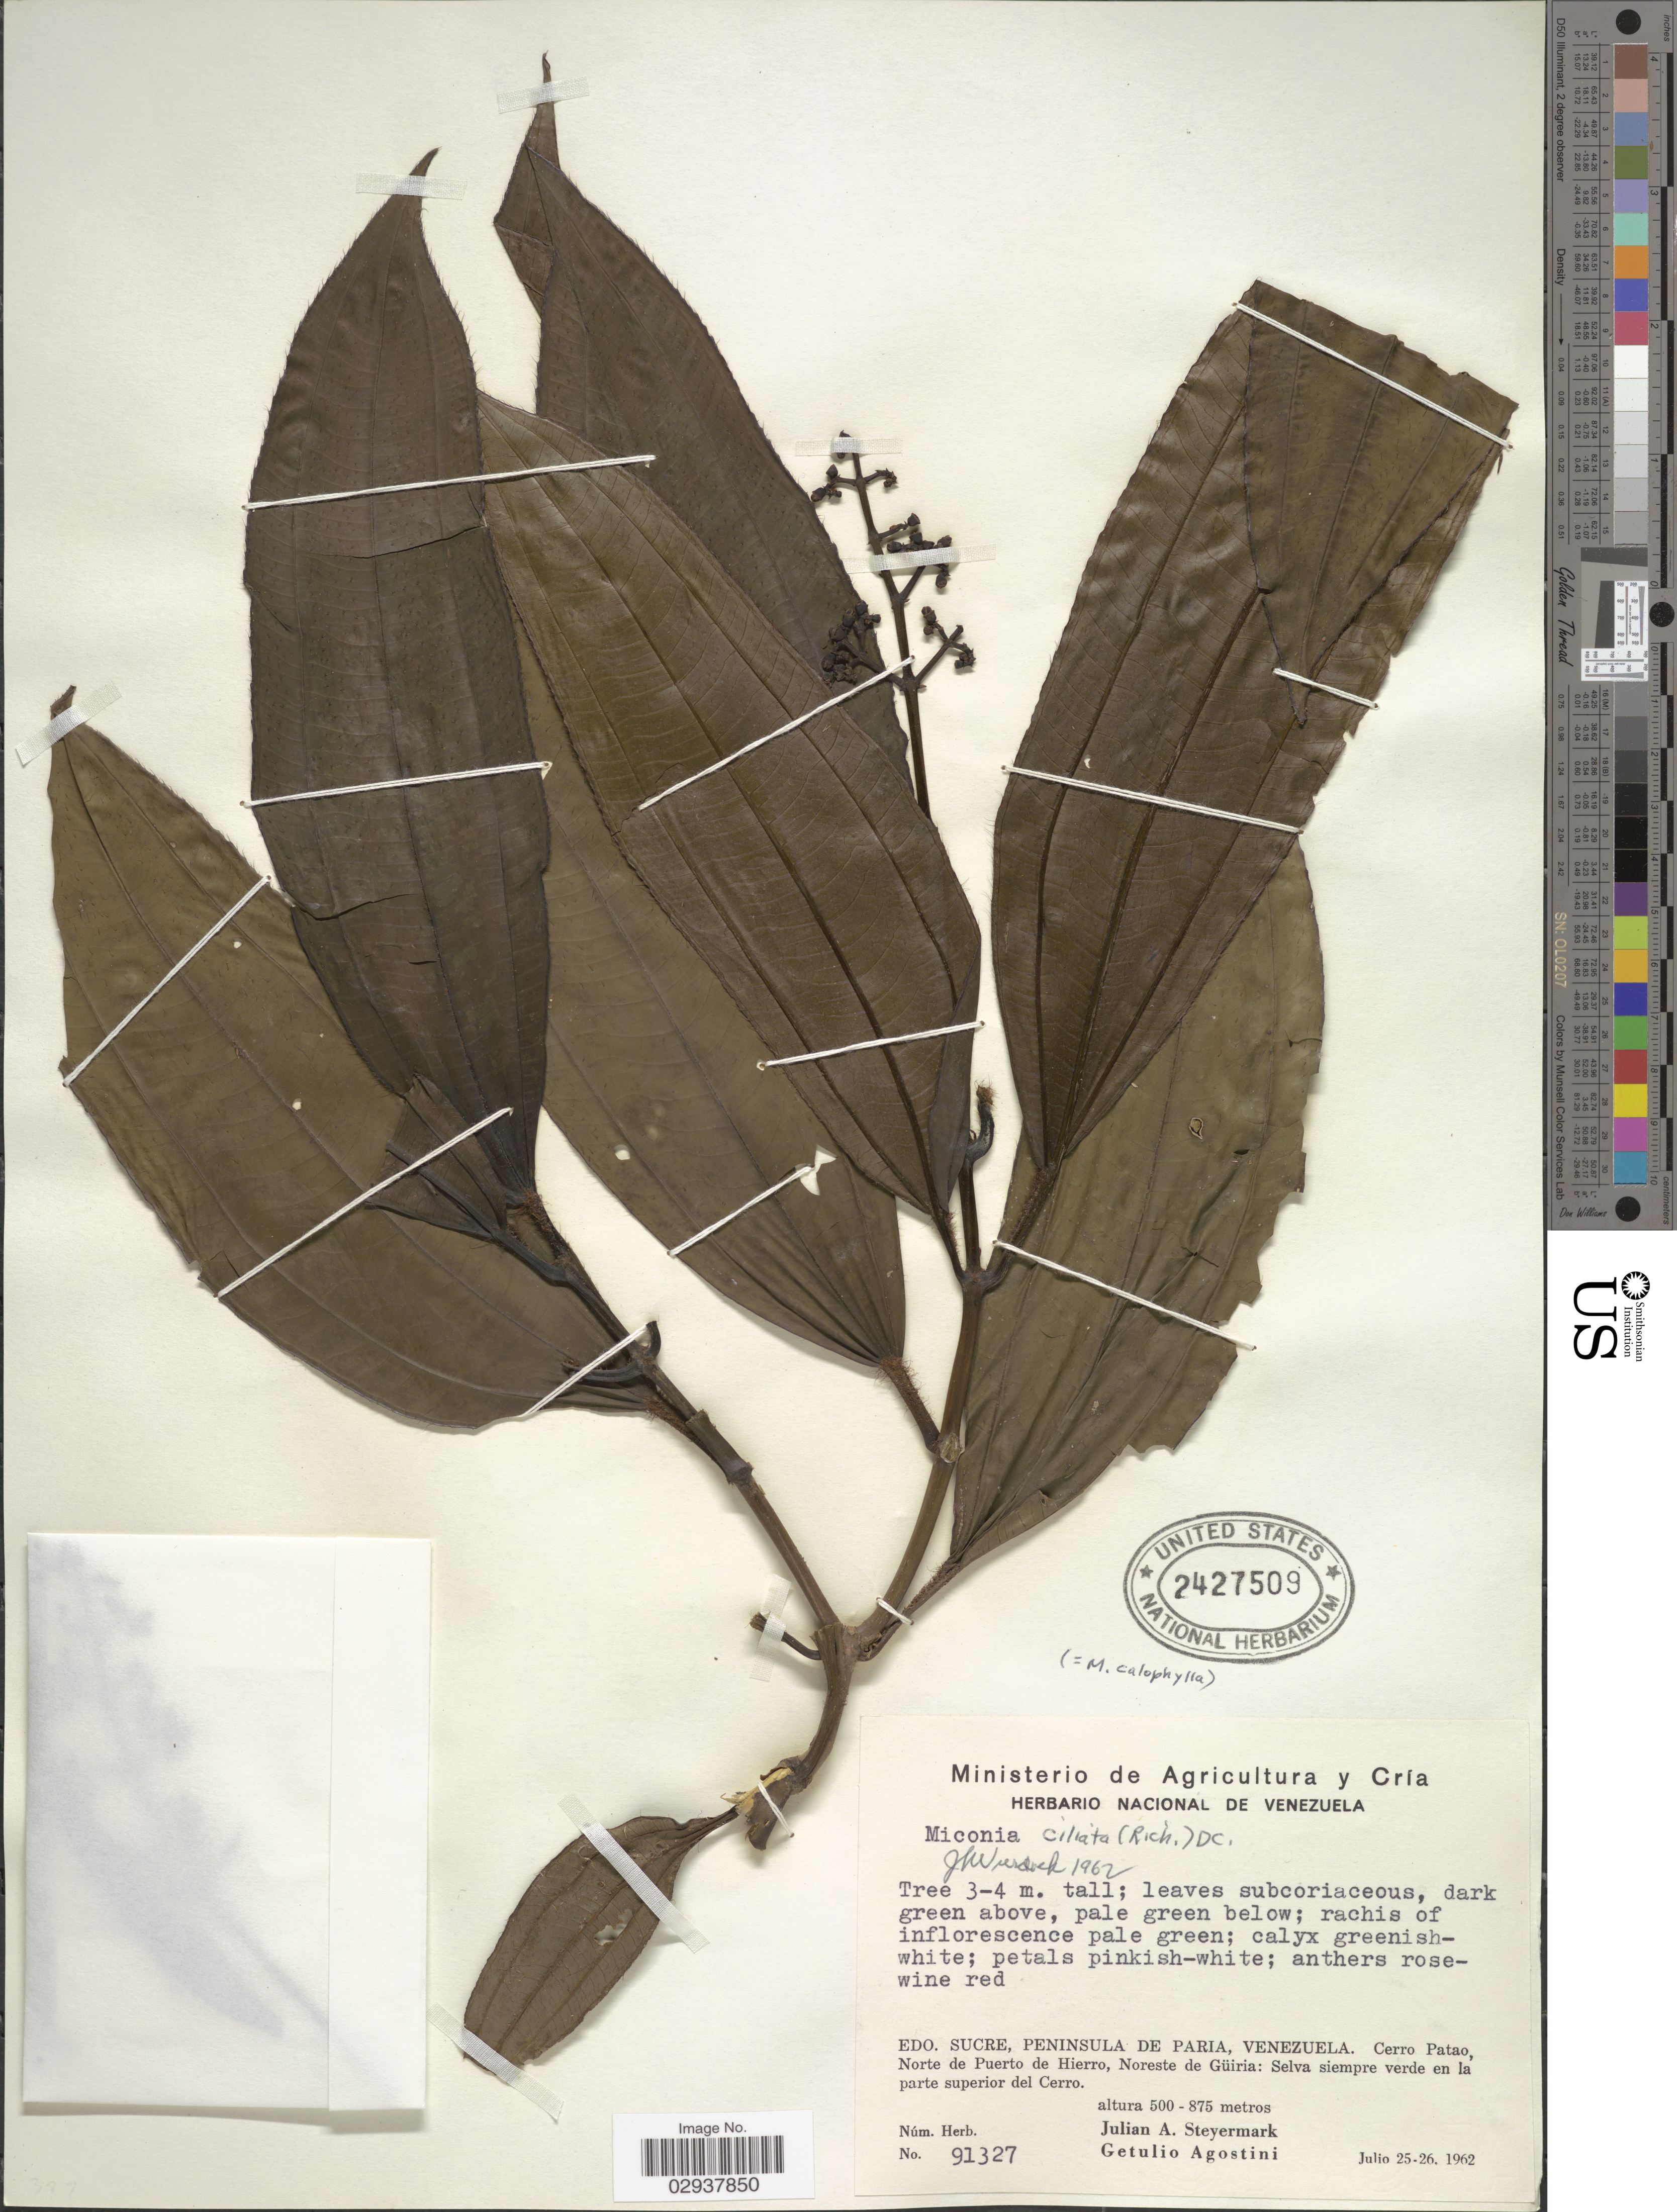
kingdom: Plantae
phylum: Tracheophyta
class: Magnoliopsida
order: Myrtales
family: Melastomataceae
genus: Miconia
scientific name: Miconia ciliata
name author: (Rich.) DC.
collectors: J. Steyermark & G. Agostini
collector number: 91327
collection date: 1962-07-25/1962-07-26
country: Venezuela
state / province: Sucre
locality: Edo. Sucre, Peninsula de Paria. Cerro Patao, Norte de Puerto de Hierro, Noreste de Güiria: Selva Siepre verde en la parte superior del Cerro.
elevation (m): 500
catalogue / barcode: US 2427509